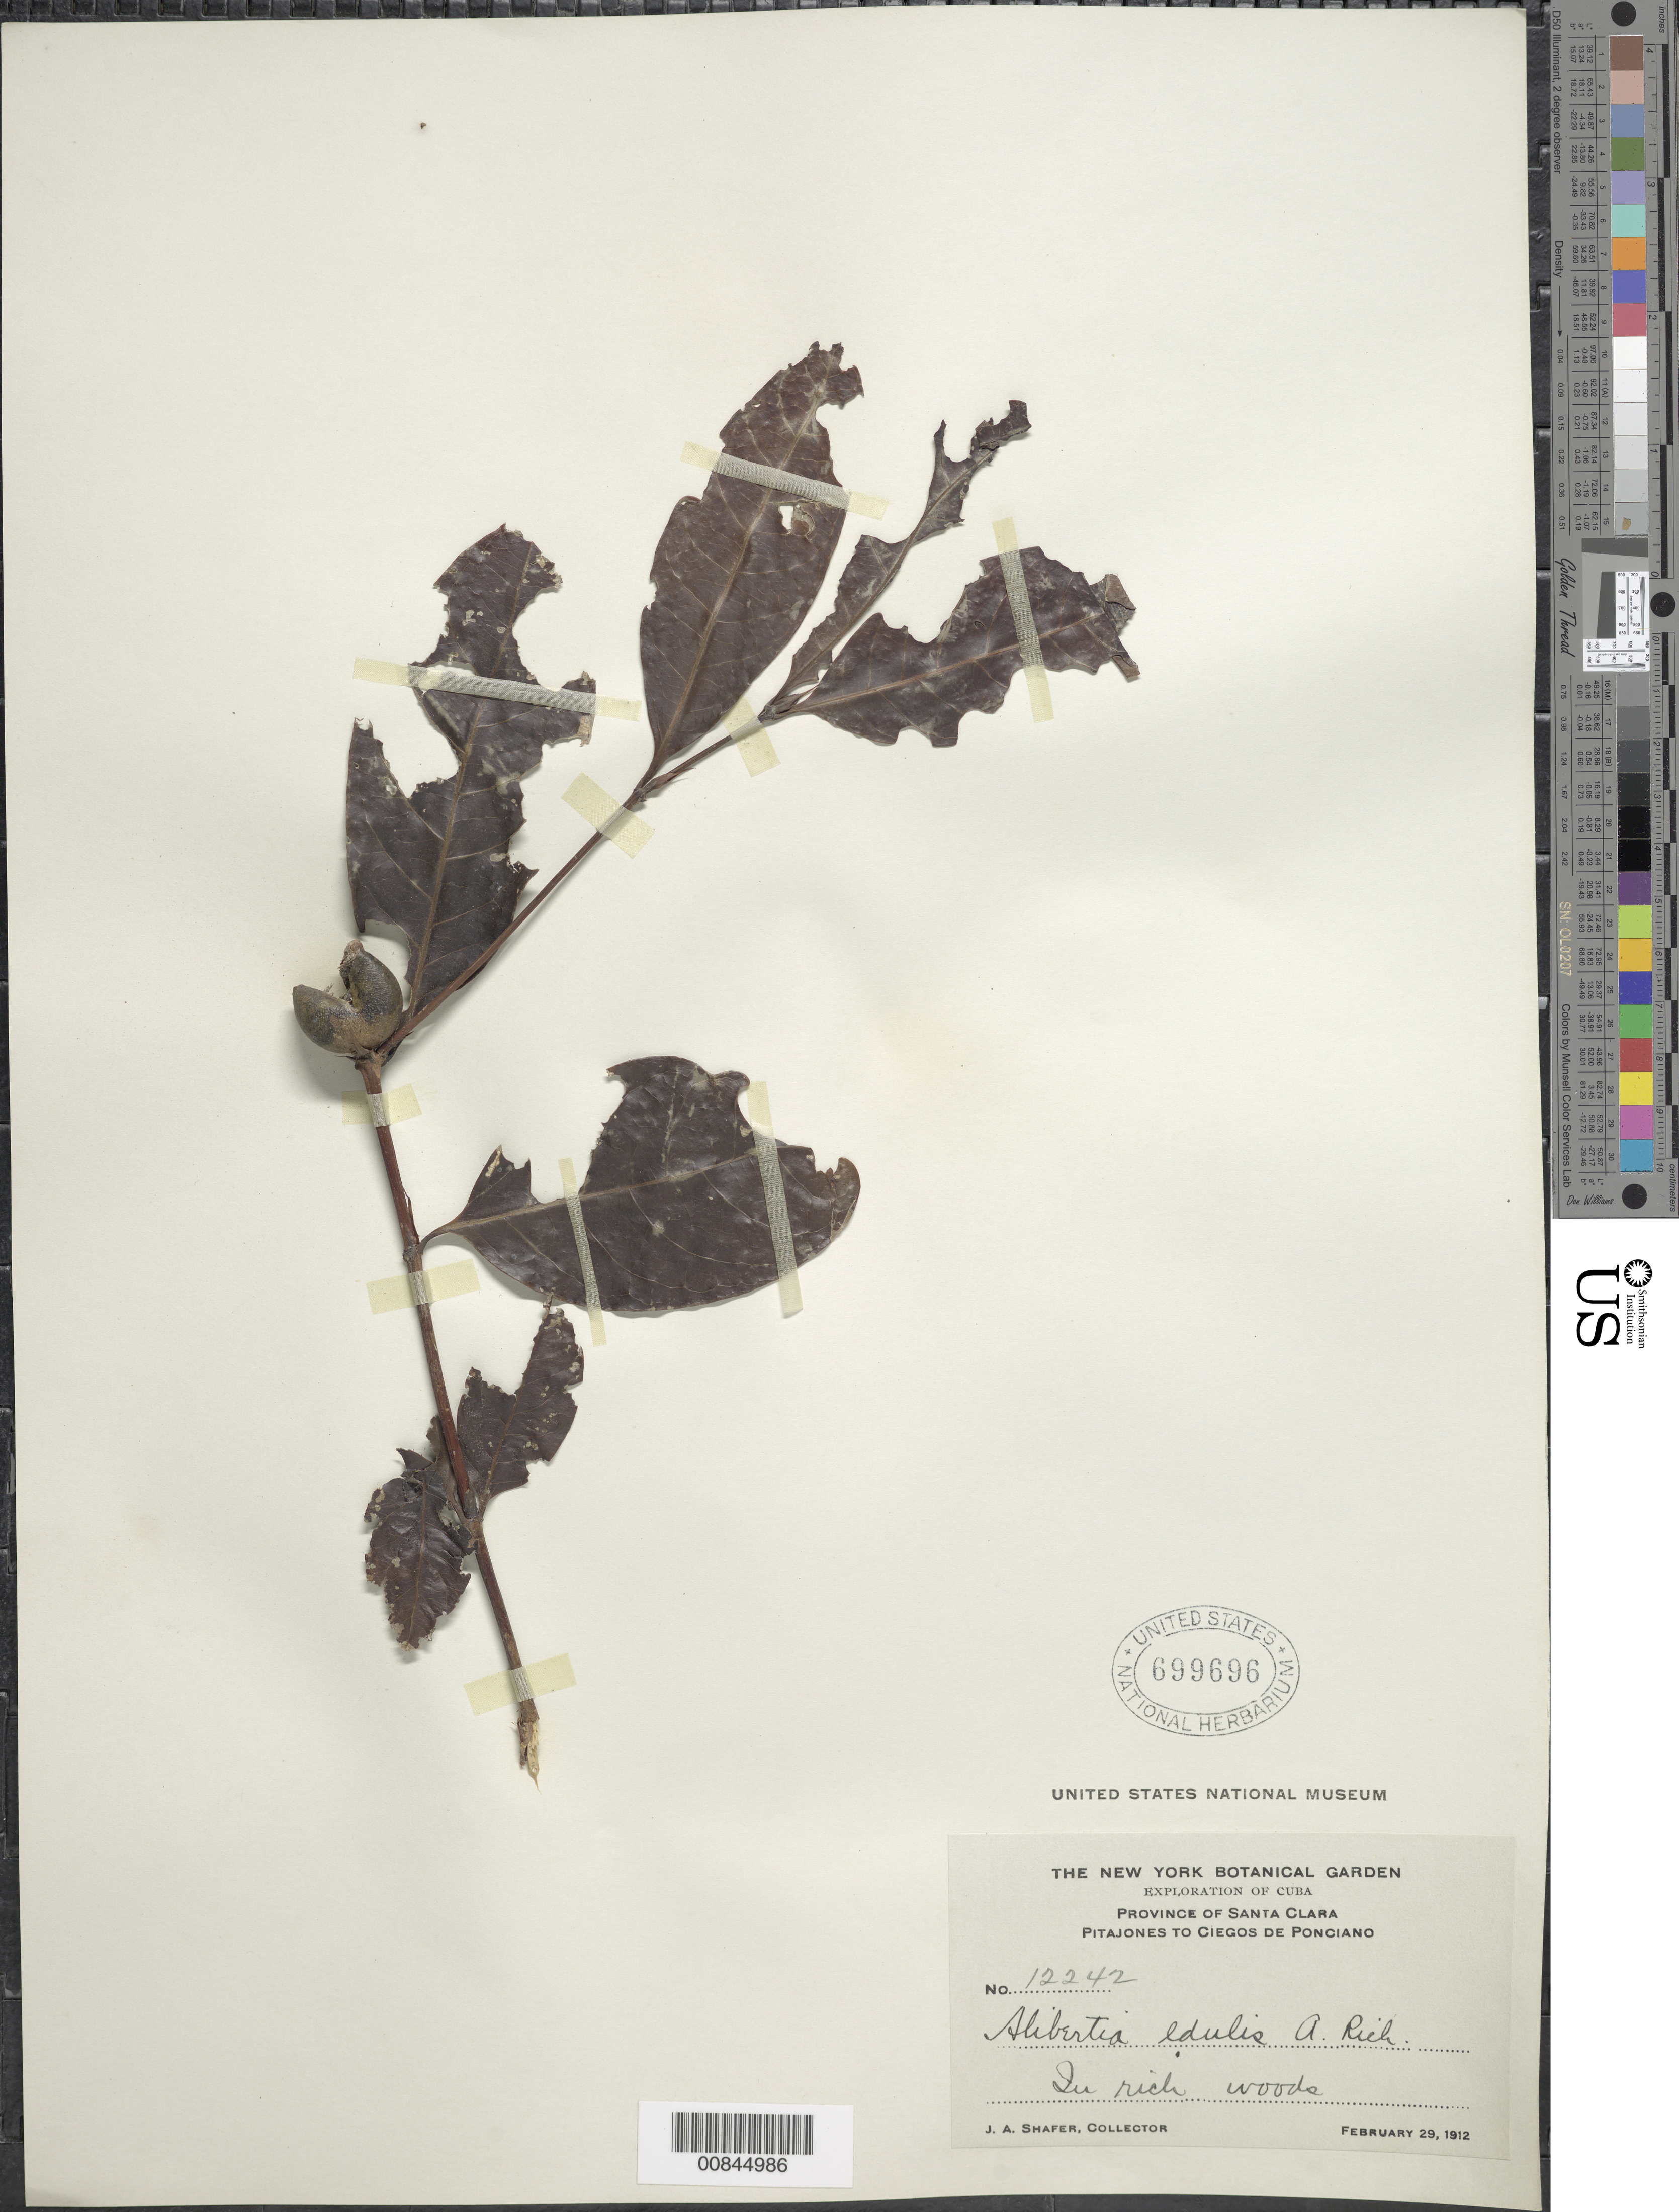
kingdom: Plantae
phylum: Tracheophyta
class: Magnoliopsida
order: Gentianales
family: Rubiaceae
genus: Alibertia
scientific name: Alibertia edulis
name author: (Rich.) A. Rich. ex DC.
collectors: J. A. Shafer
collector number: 12242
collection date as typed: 29 Feb 1912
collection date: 1912-02-29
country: Cuba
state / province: Las Villas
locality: Pitajones to Ciegos de Ponciano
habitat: In rich woods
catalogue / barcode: US 699696